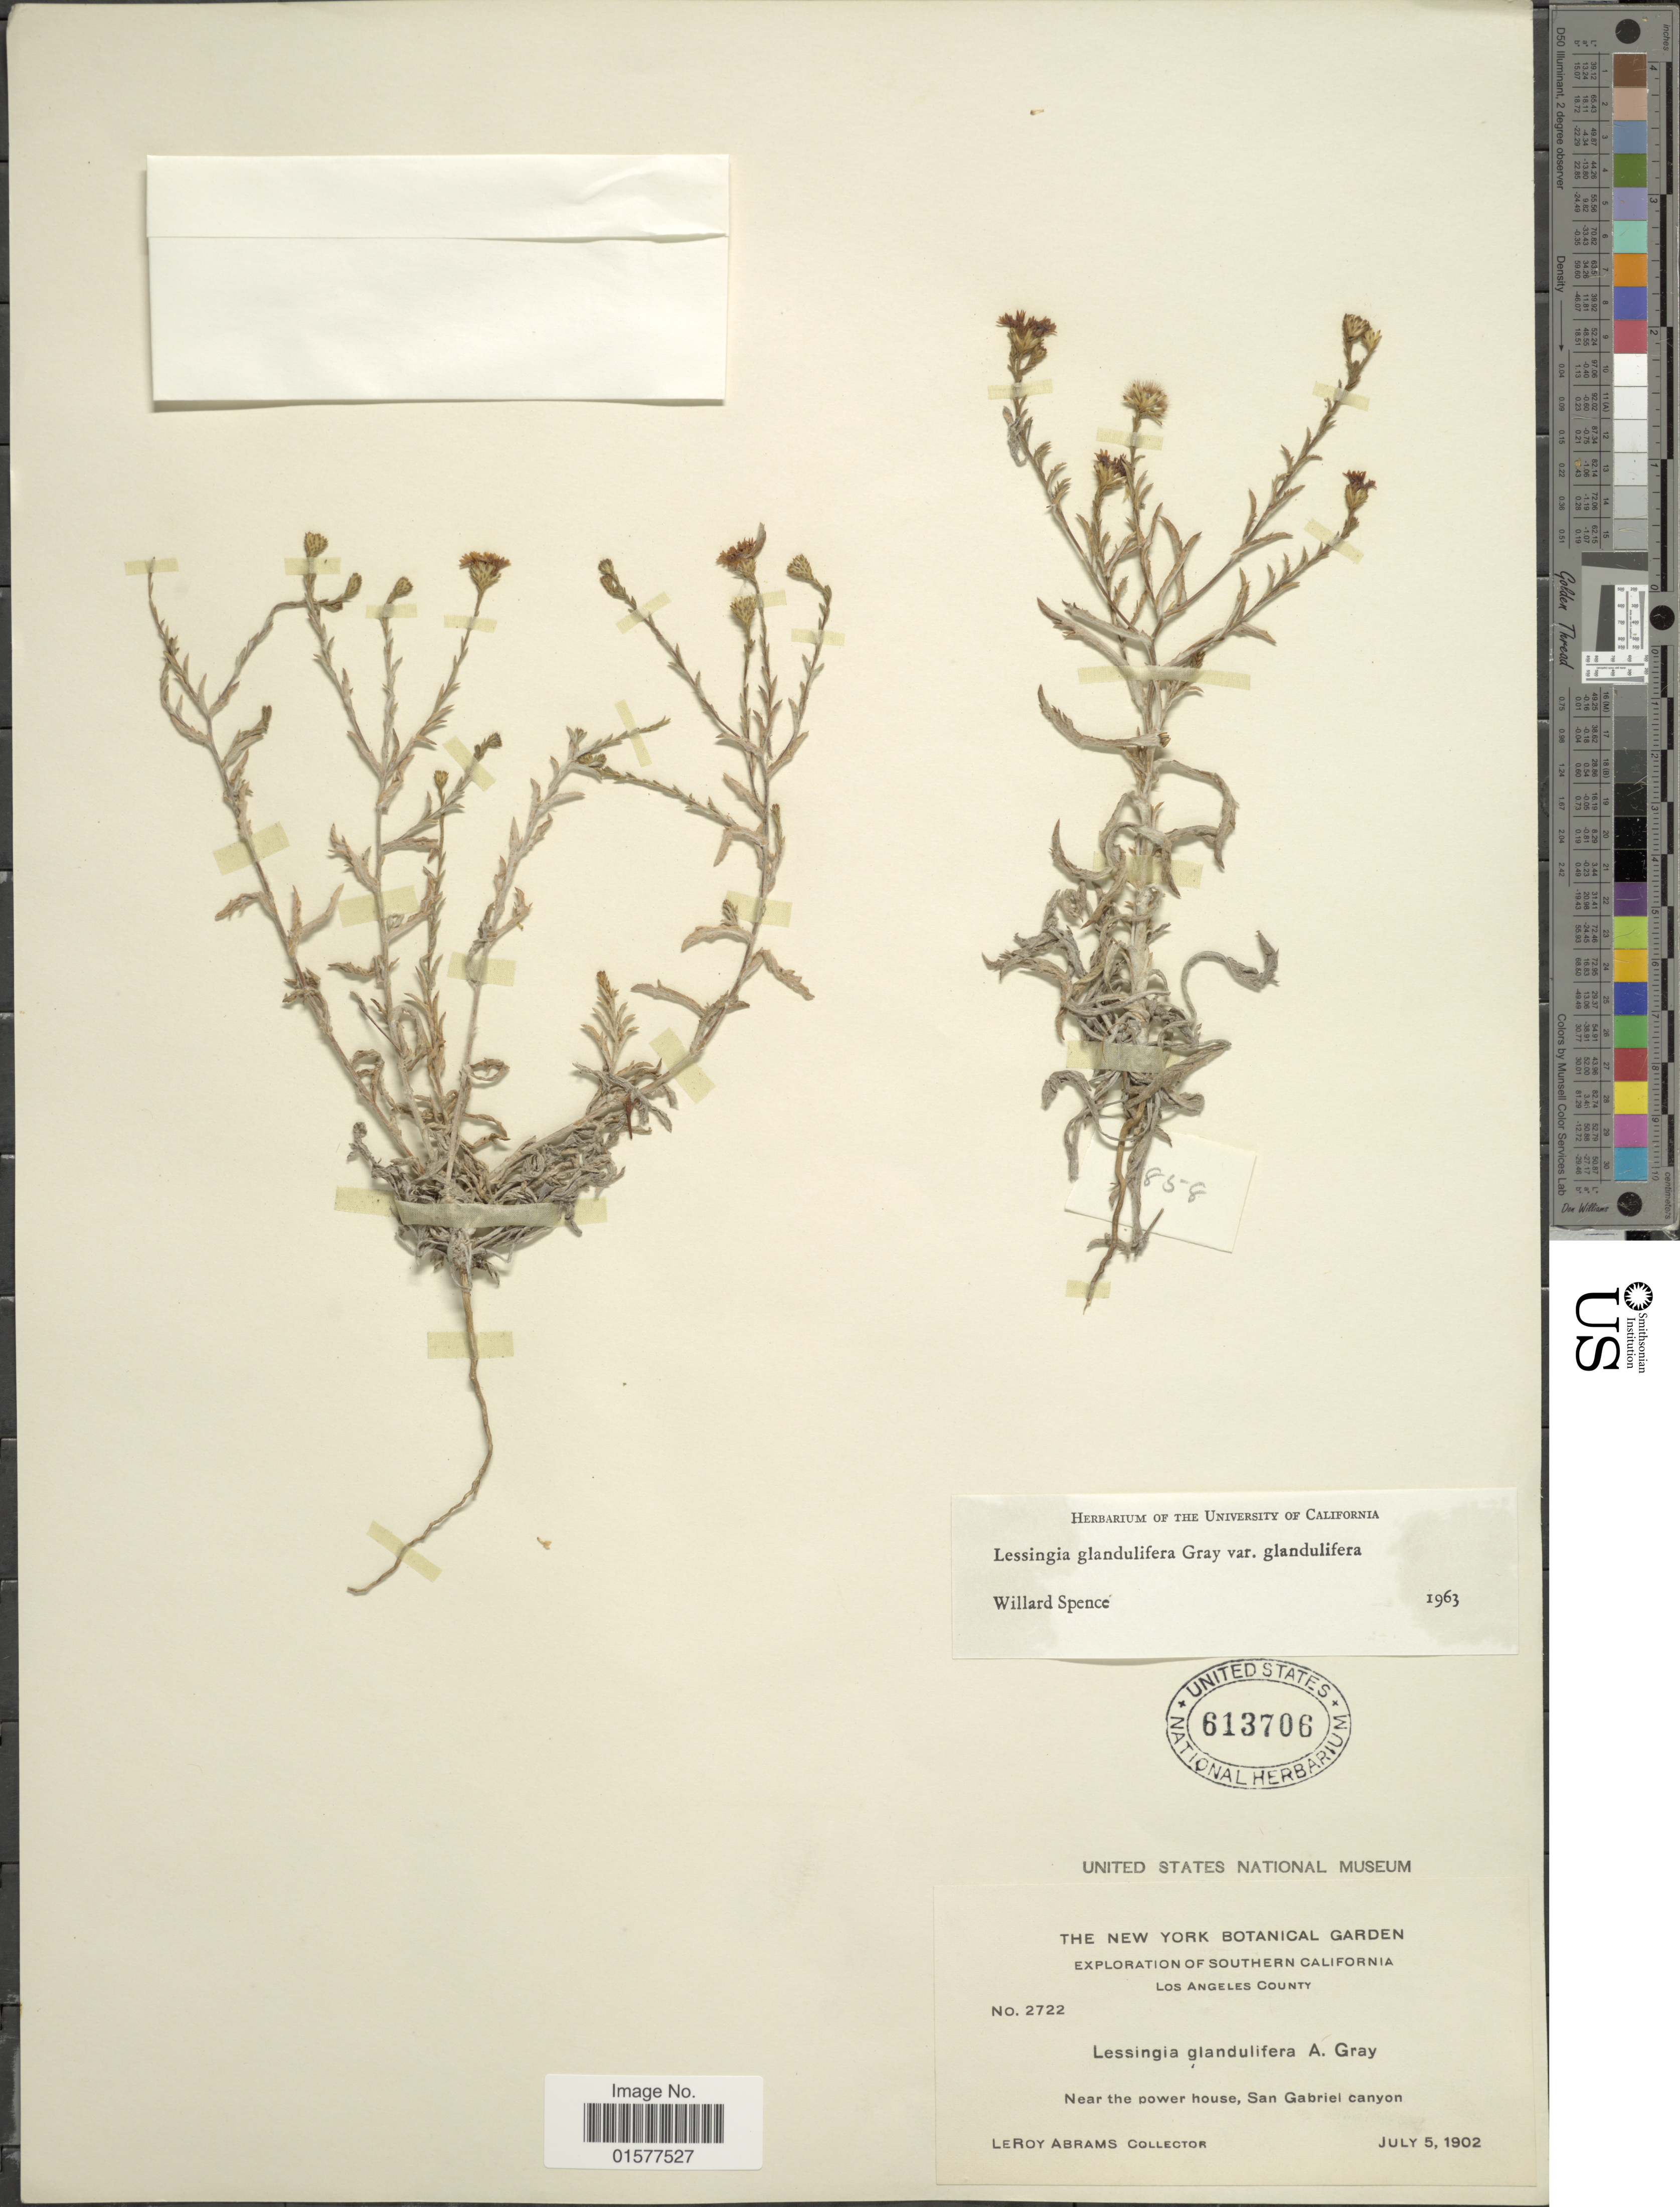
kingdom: Plantae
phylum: Tracheophyta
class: Magnoliopsida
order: Asterales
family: Asteraceae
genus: Lessingia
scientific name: Lessingia glandulifera var. glandulifera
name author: (A. Gray) J.T. Howell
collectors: L. Abrams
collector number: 2722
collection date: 1902-07-05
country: United States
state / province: California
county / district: Los Angeles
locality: Southern California, Los Angeles County, Near the power house, San Gabriel canyon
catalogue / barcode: US 613706